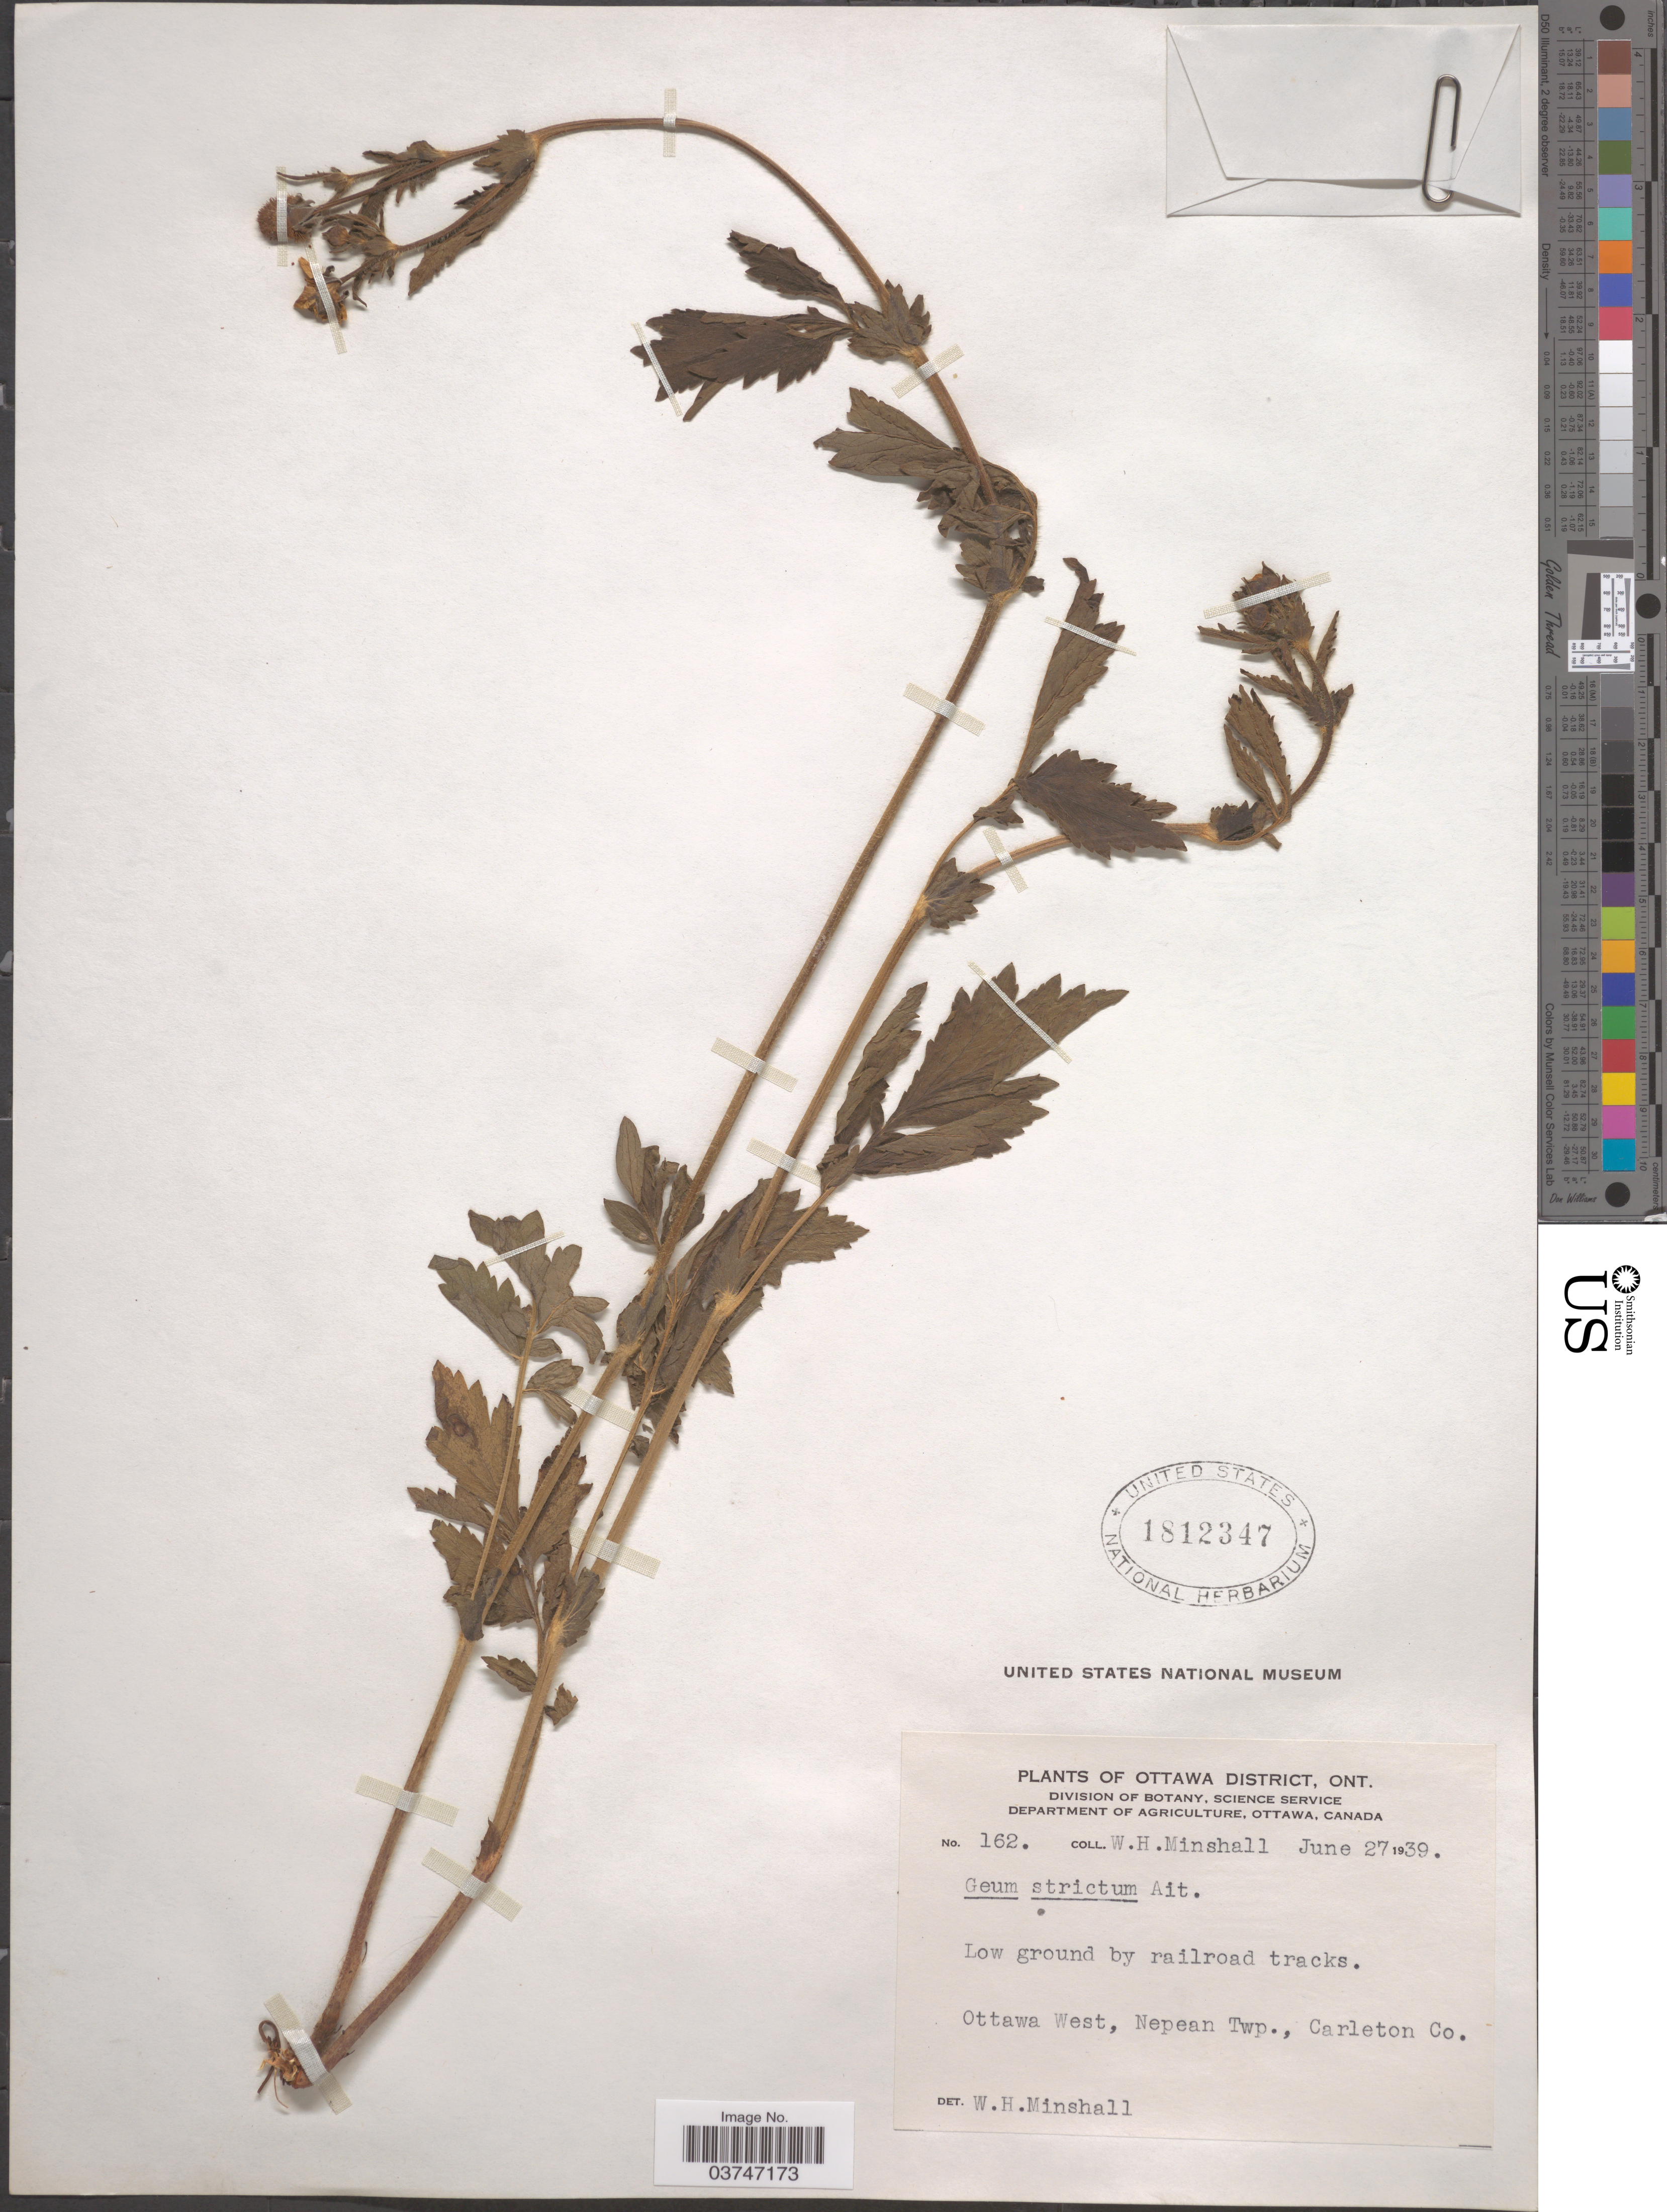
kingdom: Plantae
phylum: Tracheophyta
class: Magnoliopsida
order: Rosales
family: Rosaceae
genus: Geum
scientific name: Geum aleppicum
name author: Jacq.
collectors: W. Minshall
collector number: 162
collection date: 1939-06-27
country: Canada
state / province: Ontario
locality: Ottawa District. By railroad tracks. Ottawa West, Nepean Twp., Carleton Co.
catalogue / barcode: US 1812347